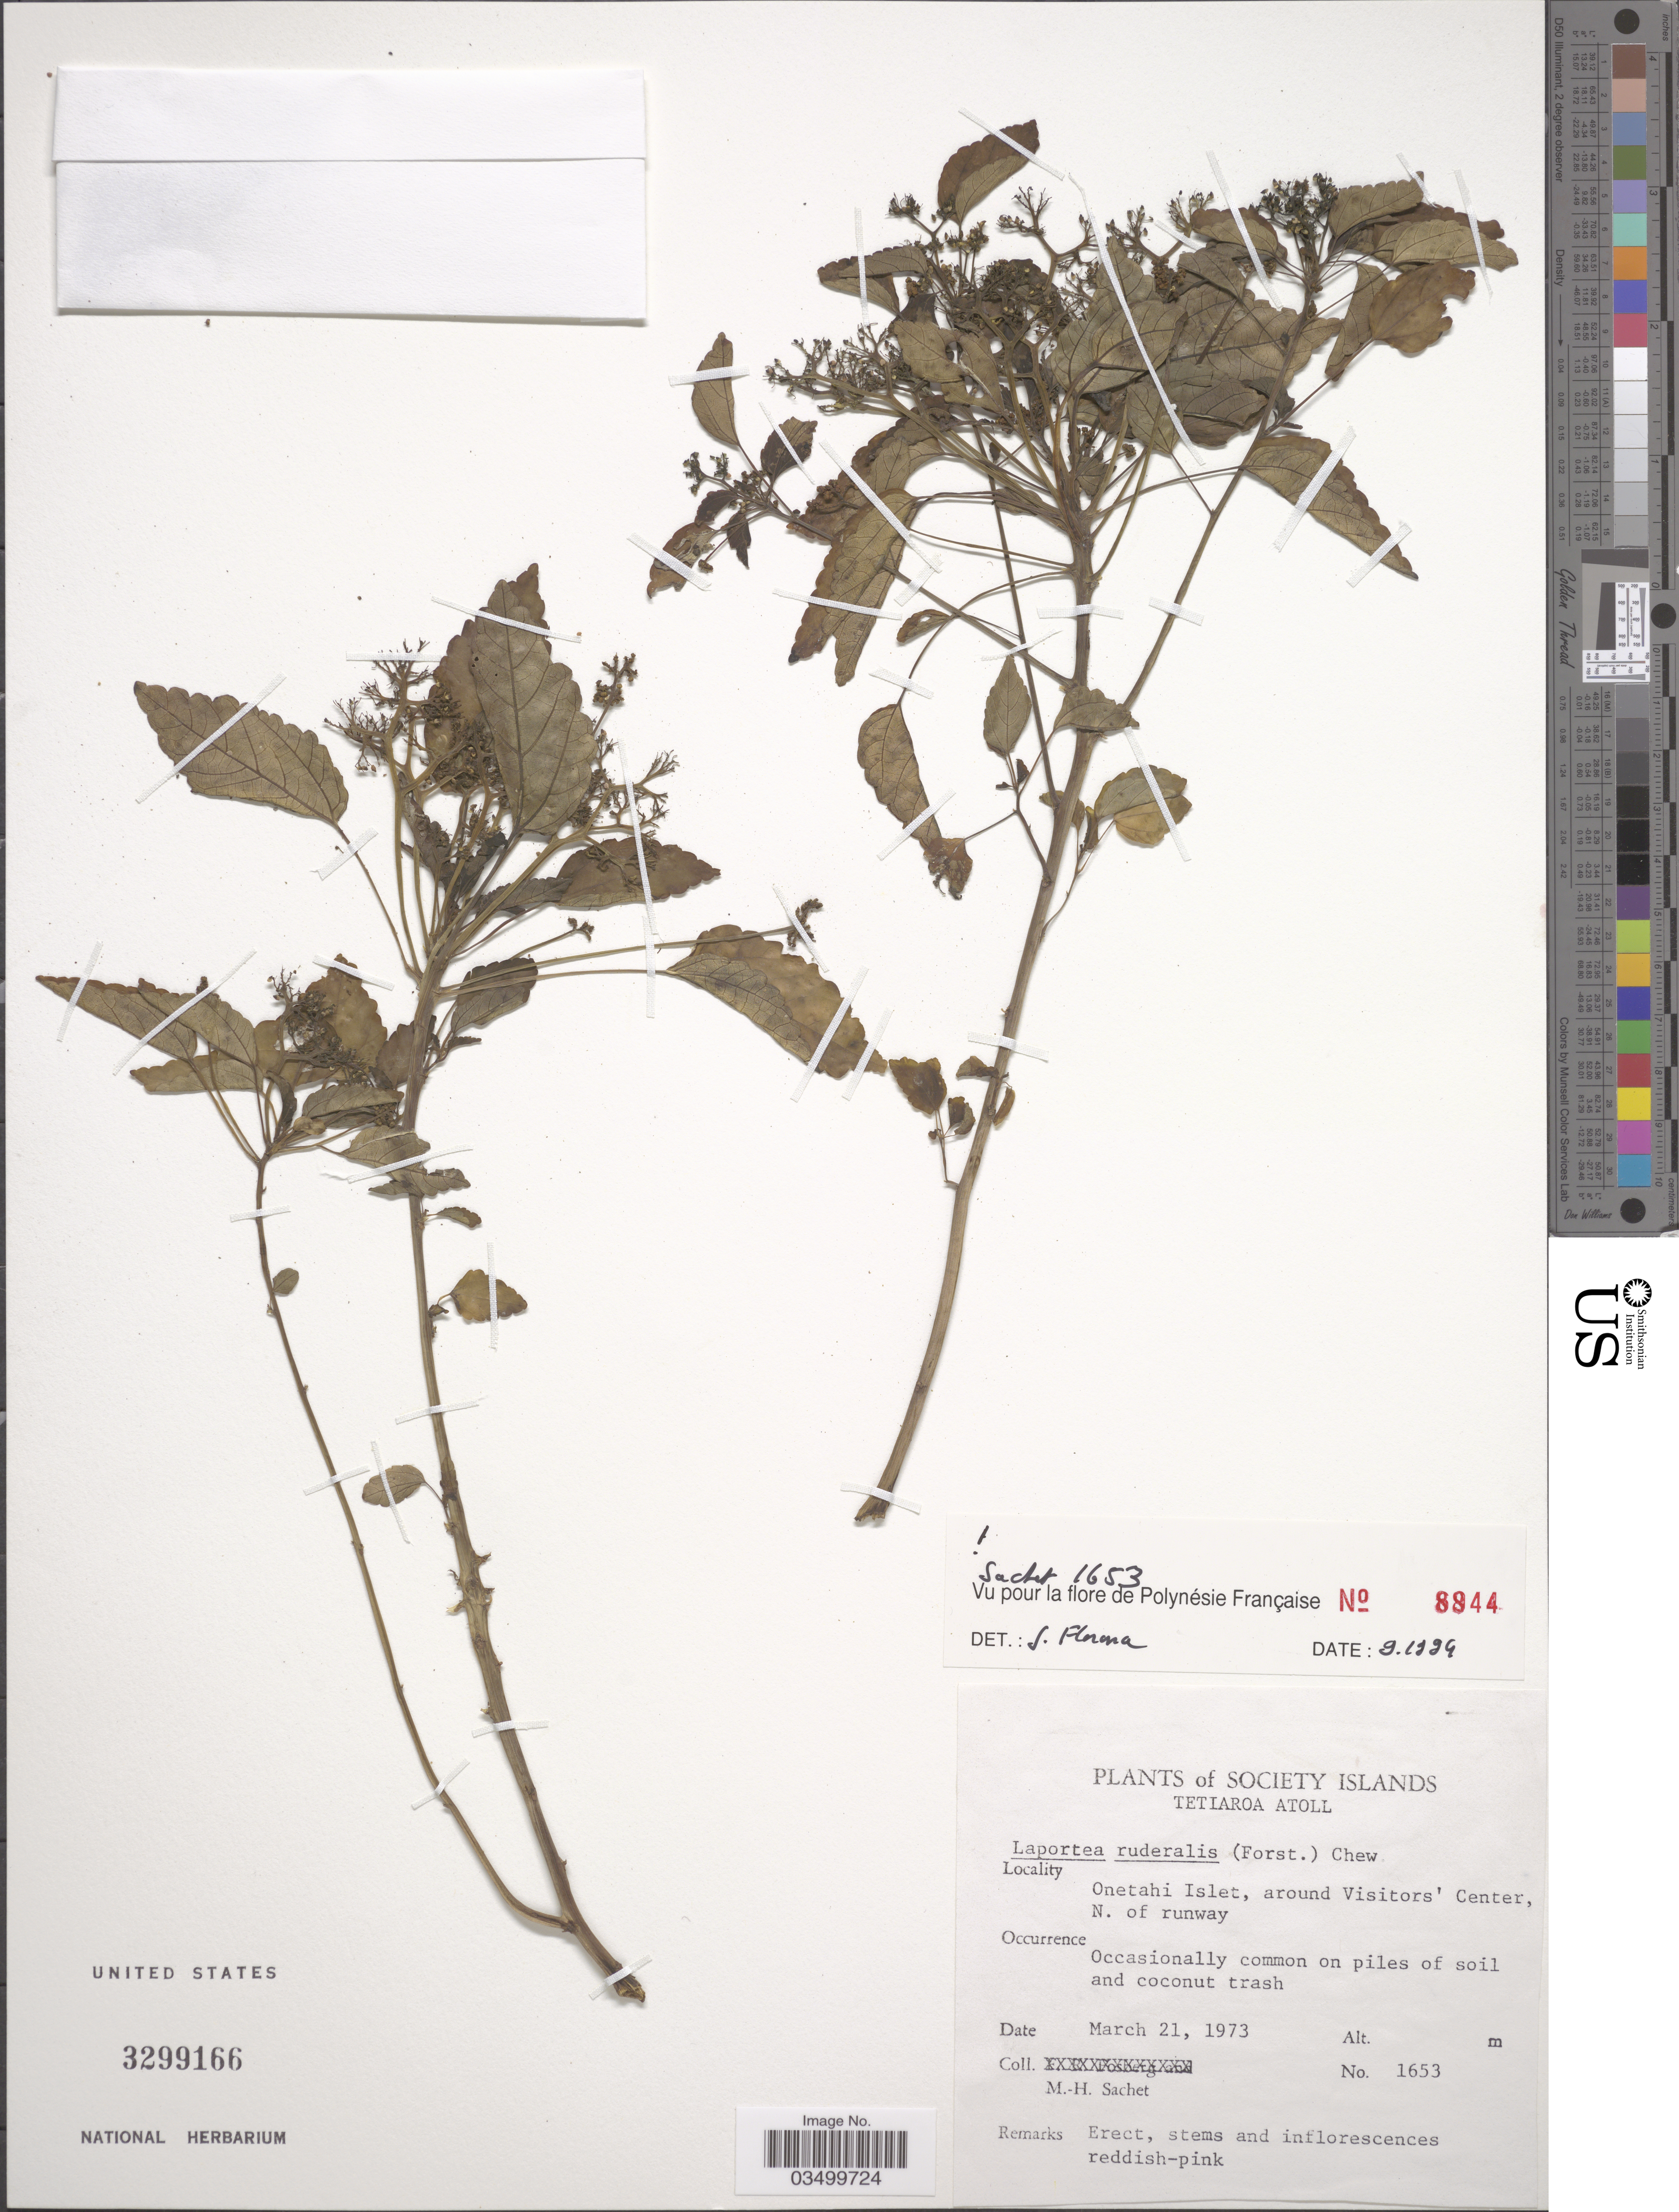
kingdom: Plantae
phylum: Tracheophyta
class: Magnoliopsida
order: Rosales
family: Urticaceae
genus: Laportea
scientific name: Laportea ruderalis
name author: (G. Forst.) Chew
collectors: M.-H. Sachet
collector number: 1653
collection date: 1973-03-21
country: French Polynesia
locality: Society Islands. Tetiaroa Atoll. Onetahi Islet, around Visitor's Center, N. of runway.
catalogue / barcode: US 3299166